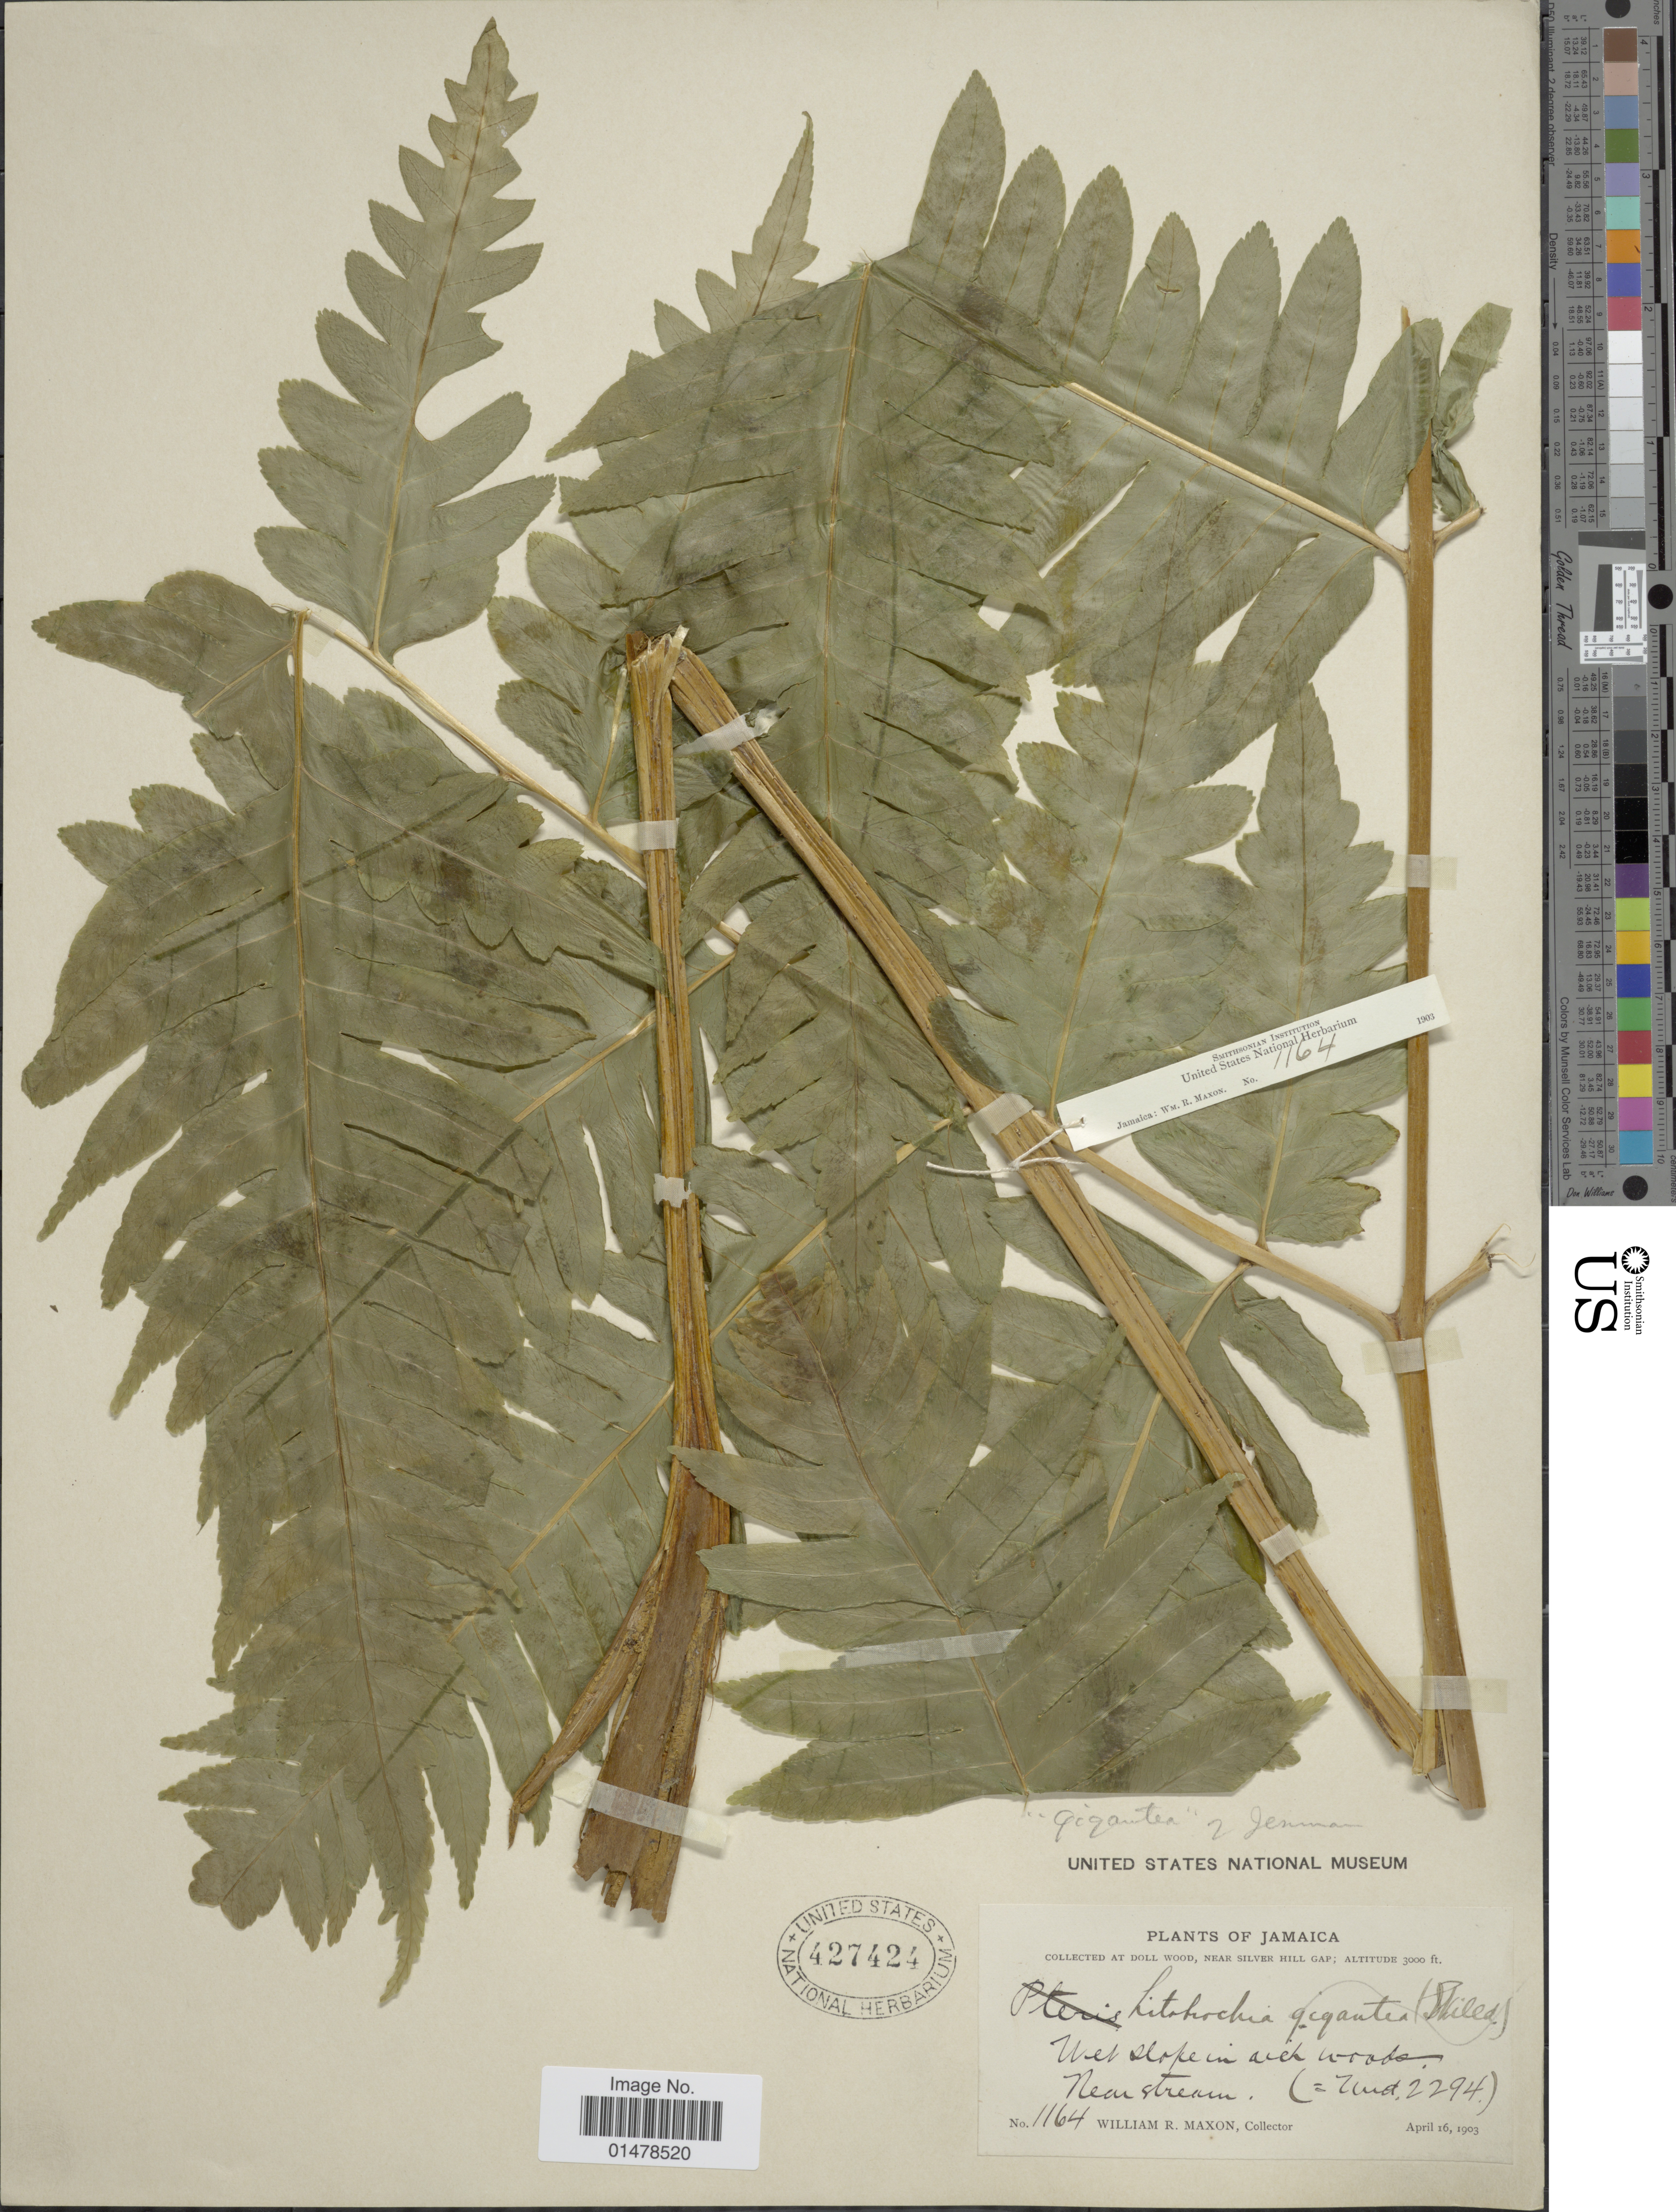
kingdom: Plantae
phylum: Tracheophyta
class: Polypodiopsida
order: Polypodiales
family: Pteridaceae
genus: Pteris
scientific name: Pteris arborea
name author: L.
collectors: W. R. Maxon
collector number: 1164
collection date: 1903-04-16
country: Jamaica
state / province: Portland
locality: At Doll wood, near Silver Hill Gap. Wet slope in rich woods, near stream.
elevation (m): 914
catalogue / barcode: US 427424